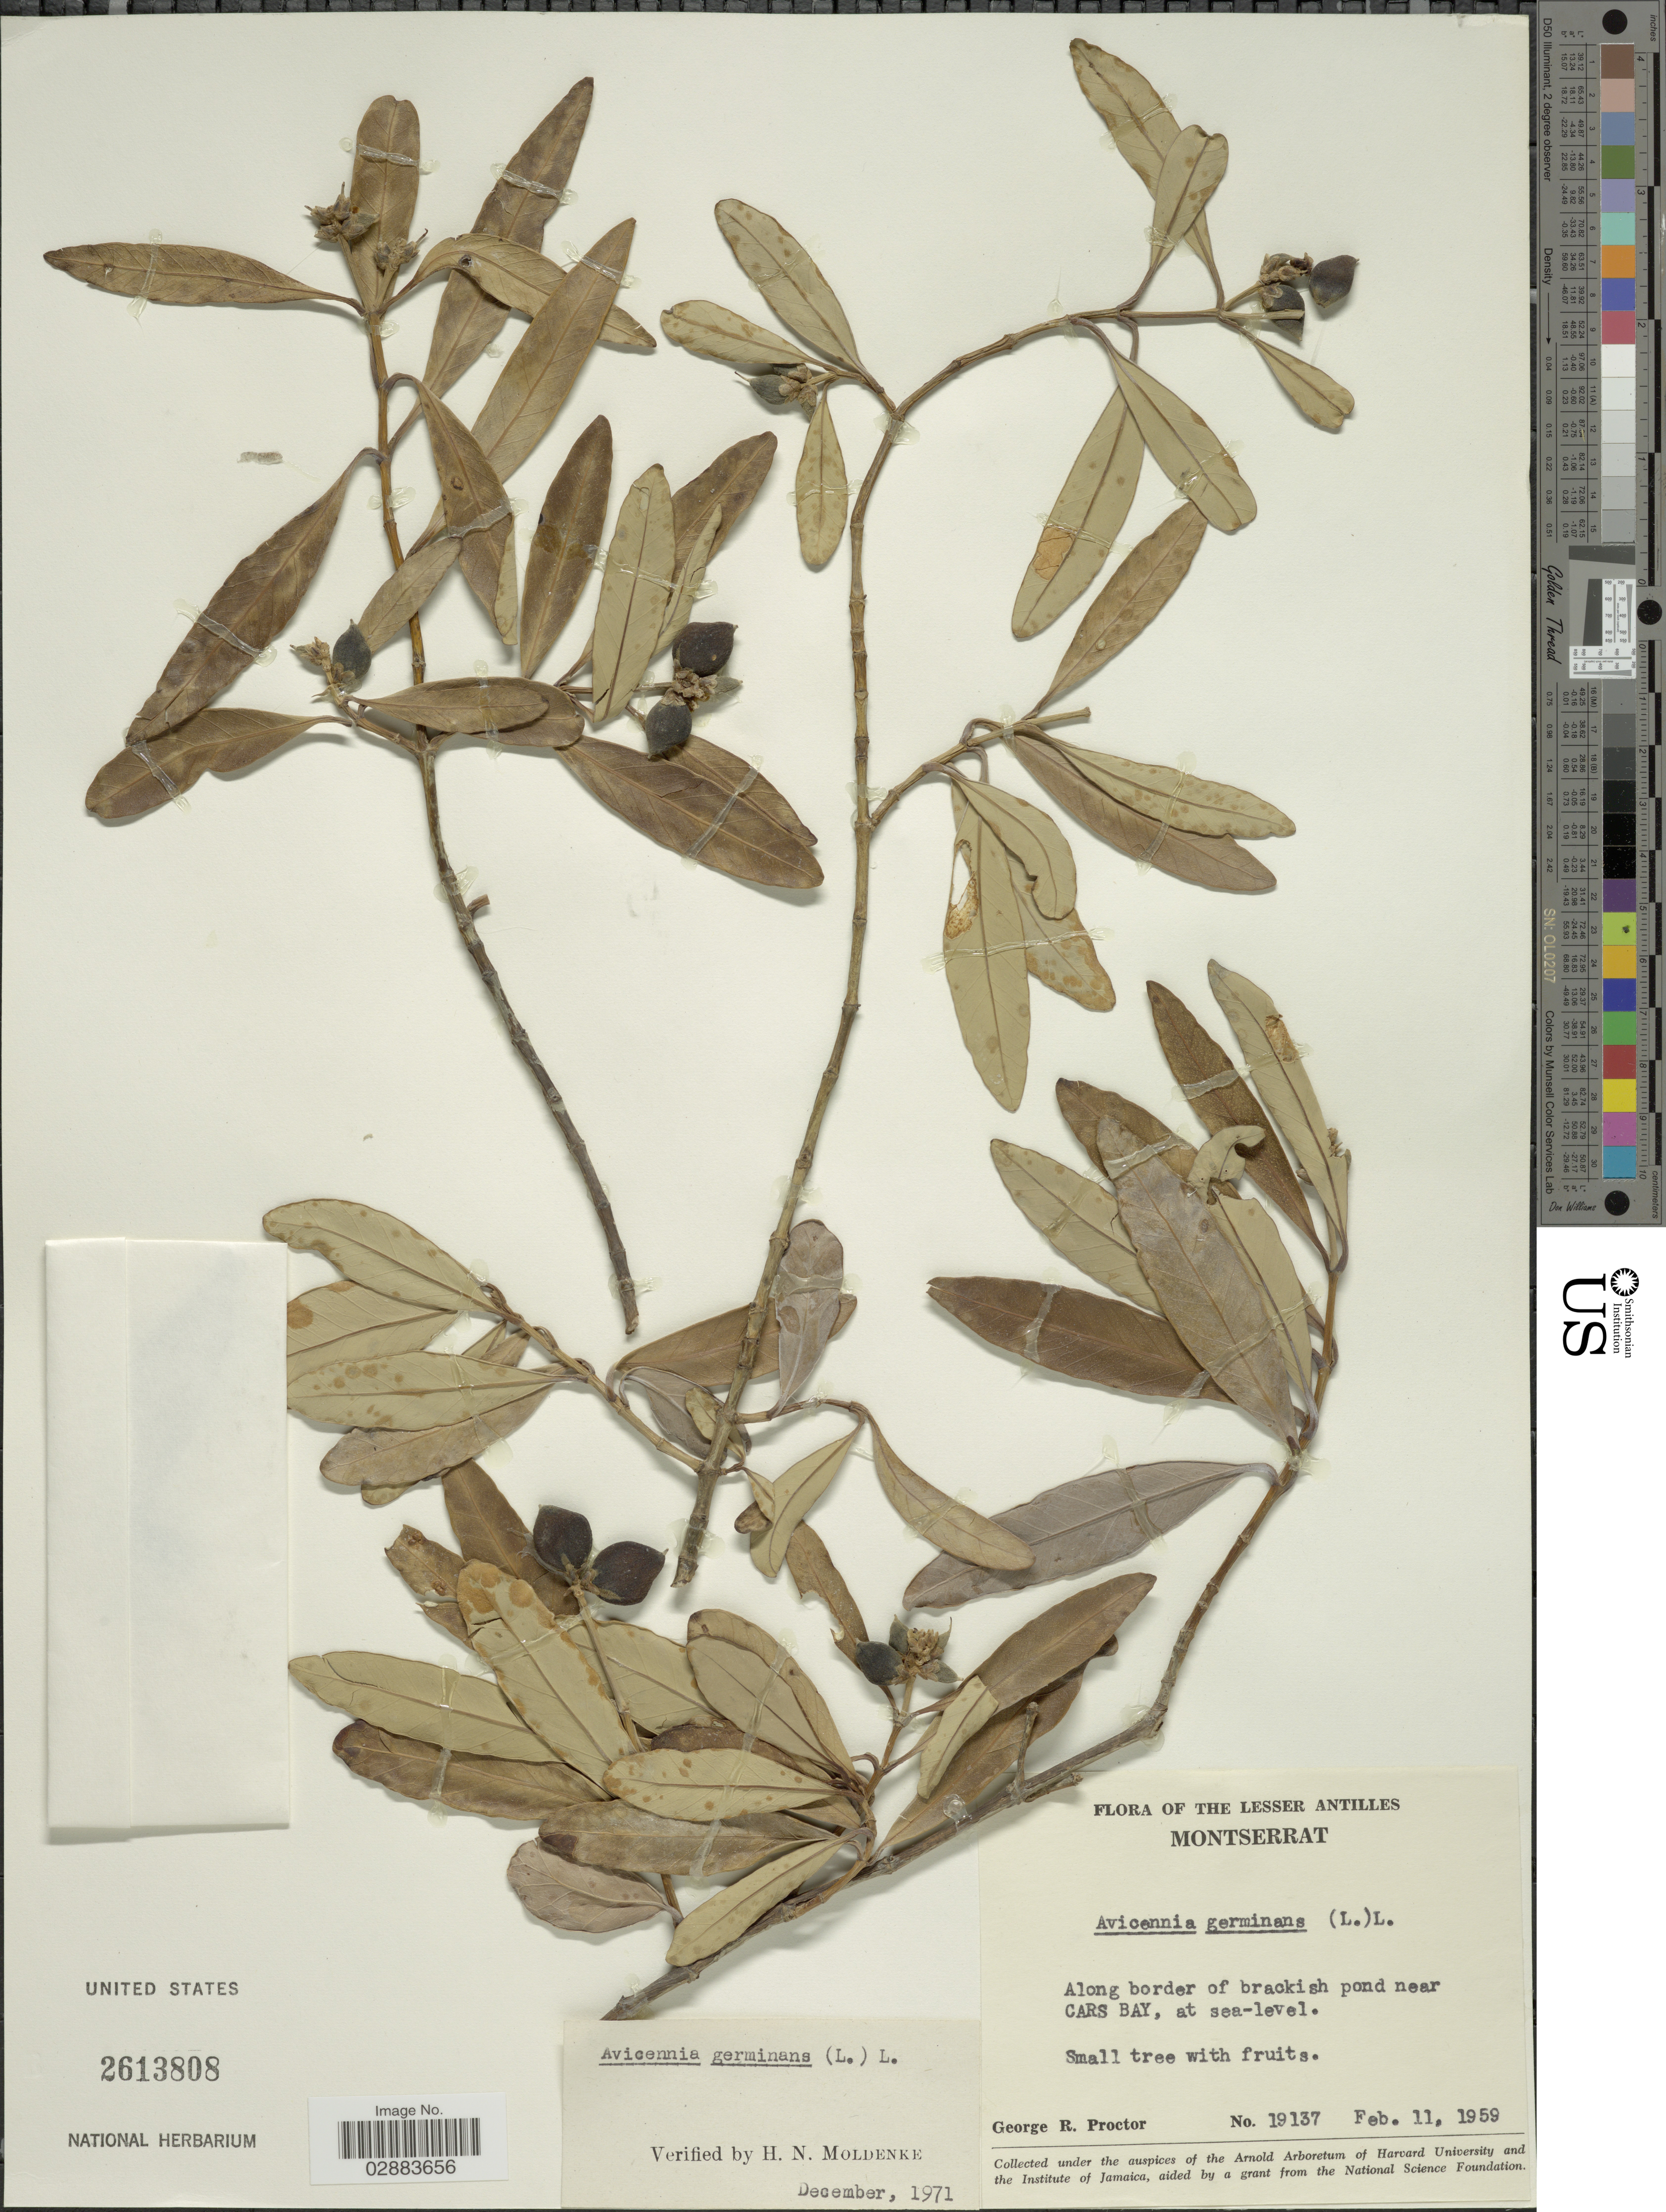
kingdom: Plantae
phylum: Tracheophyta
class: Magnoliopsida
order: Lamiales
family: Acanthaceae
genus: Avicennia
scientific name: Avicennia germinans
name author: (L.) L.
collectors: G. Proctor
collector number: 19137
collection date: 1959-02-11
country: Montserrat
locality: The Lesser Antilles. Along border of brackish pond near Cars Bay.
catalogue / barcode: US 2613808